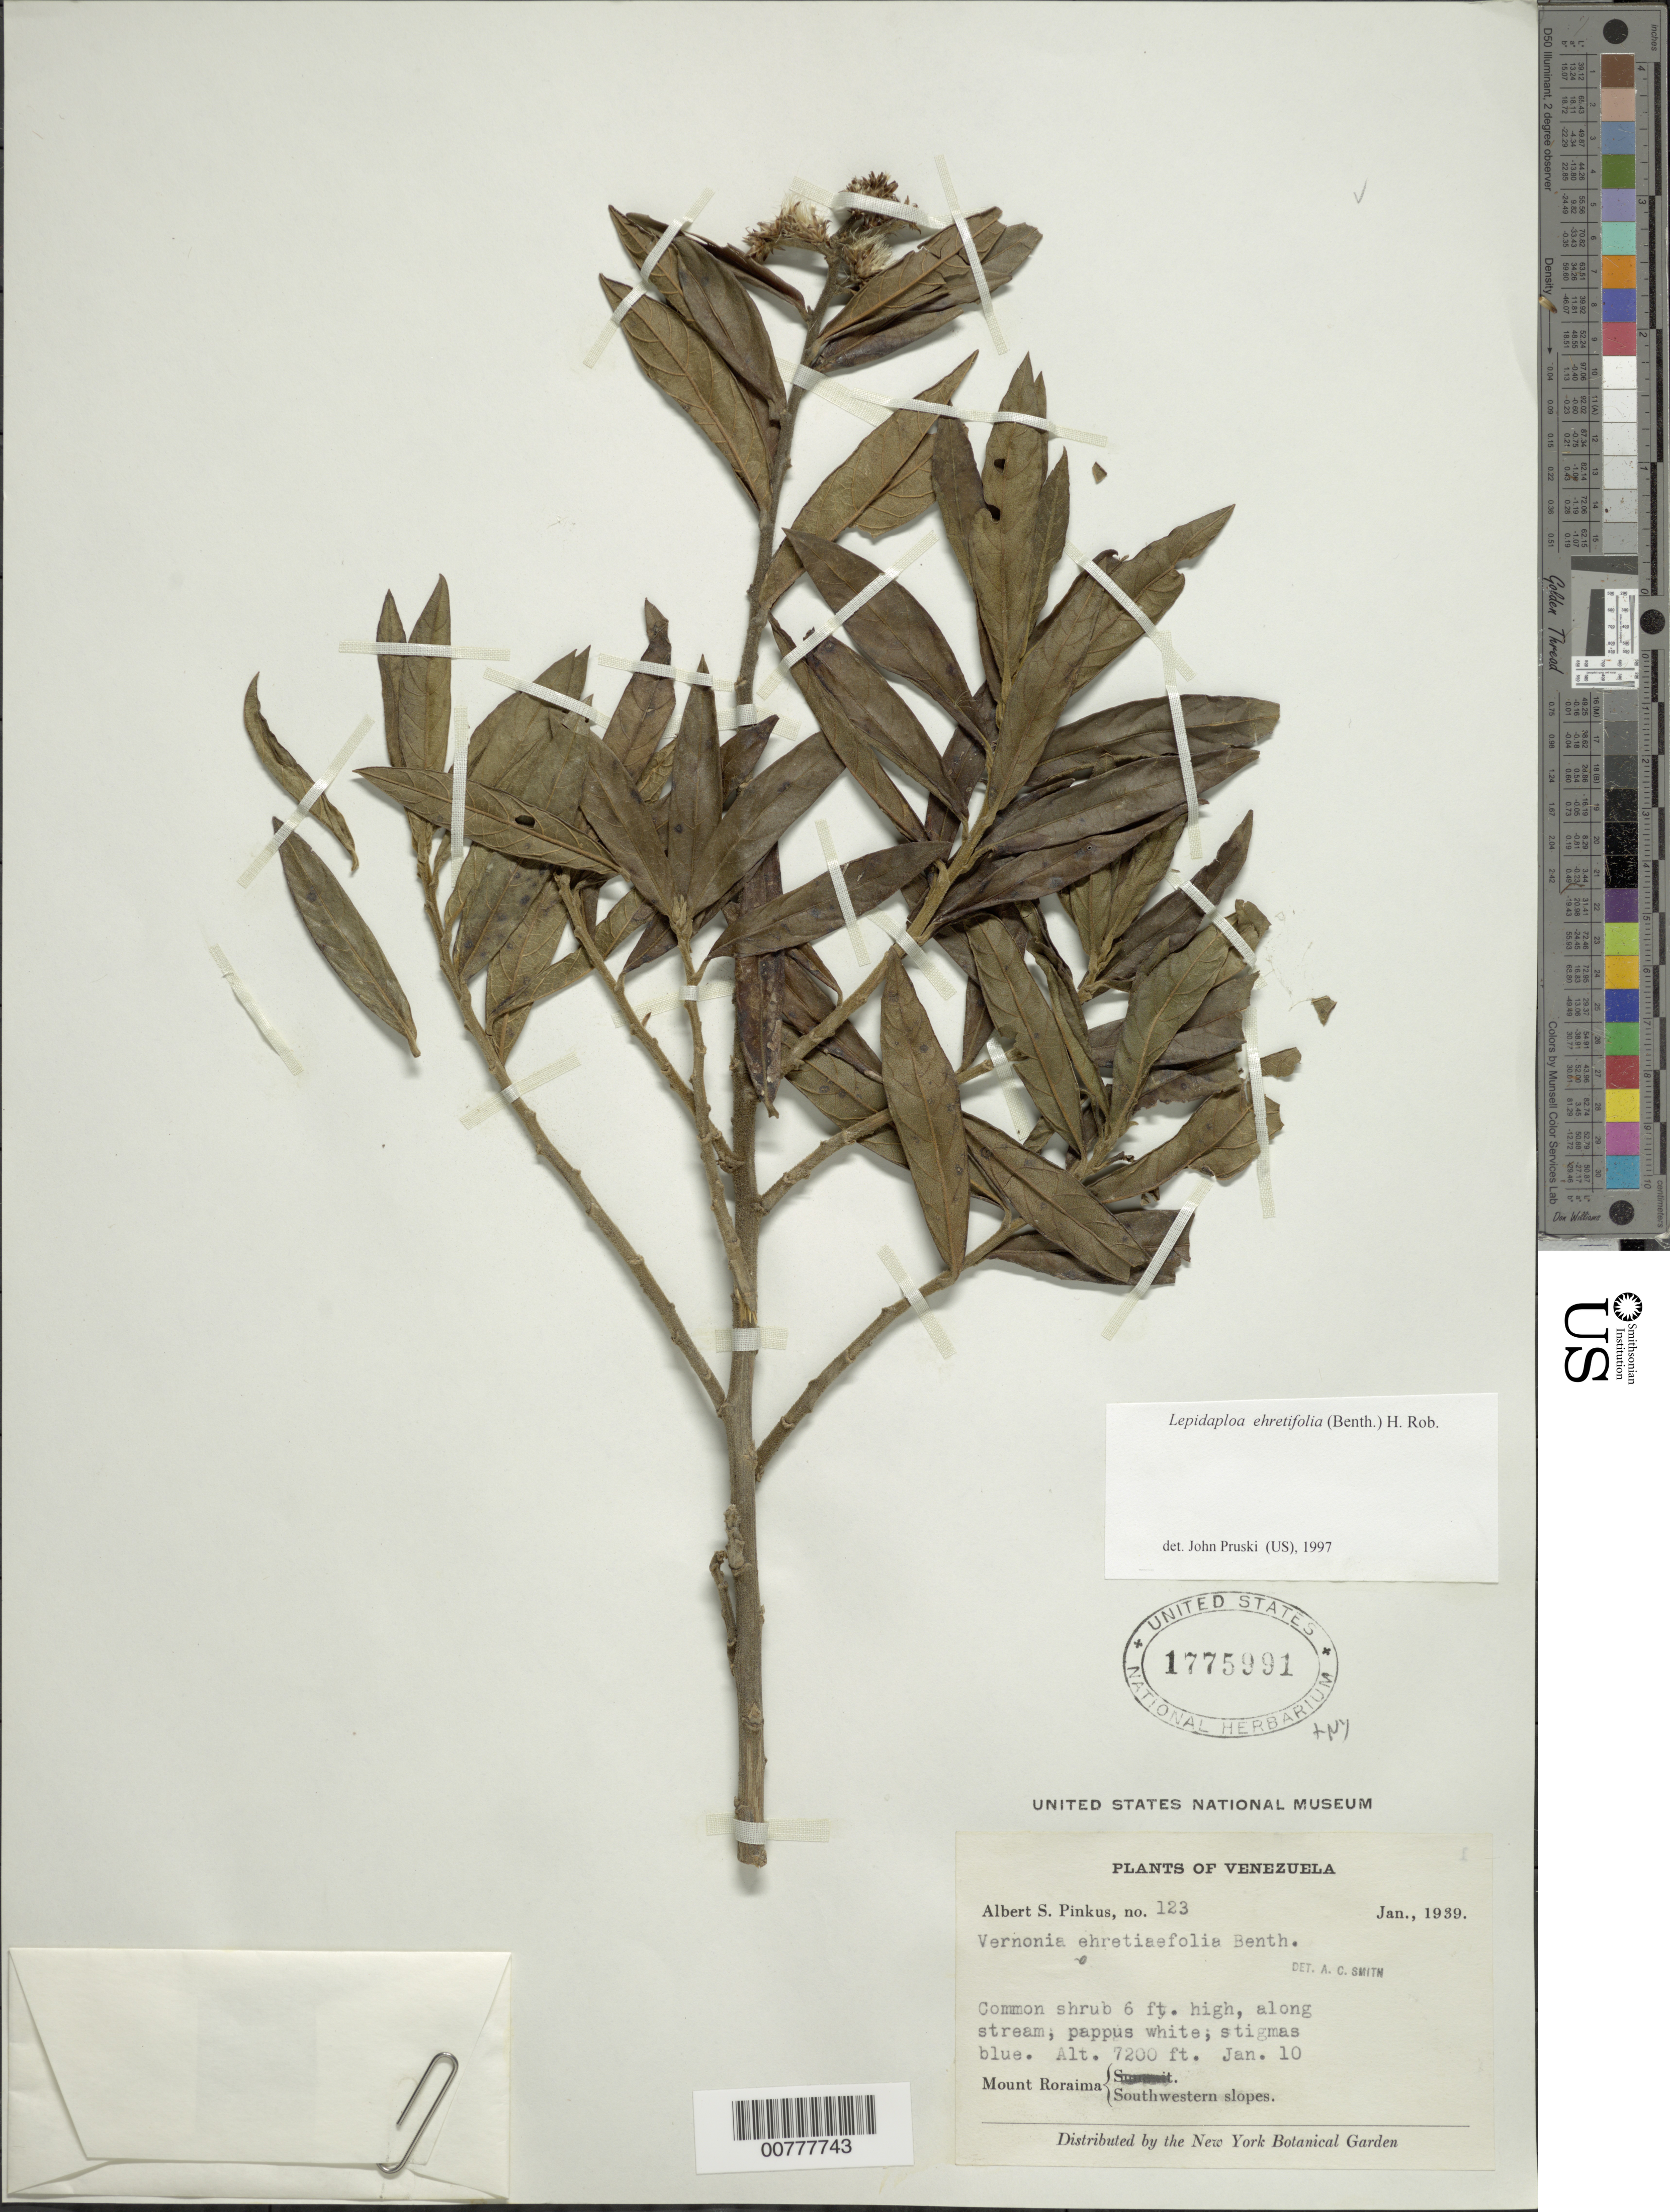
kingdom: Plantae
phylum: Tracheophyta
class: Magnoliopsida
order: Asterales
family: Asteraceae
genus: Lepidaploa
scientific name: Lepidaploa ehretiifolia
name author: (Benth.) H. Rob.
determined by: Pruski, J. F.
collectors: A. Pinkus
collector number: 123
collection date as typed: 10-Jan-39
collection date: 1939-01-10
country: Venezuela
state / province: Bolívar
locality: Mt. Roraima, SW slopes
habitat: Along stream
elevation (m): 2195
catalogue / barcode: US 1775991